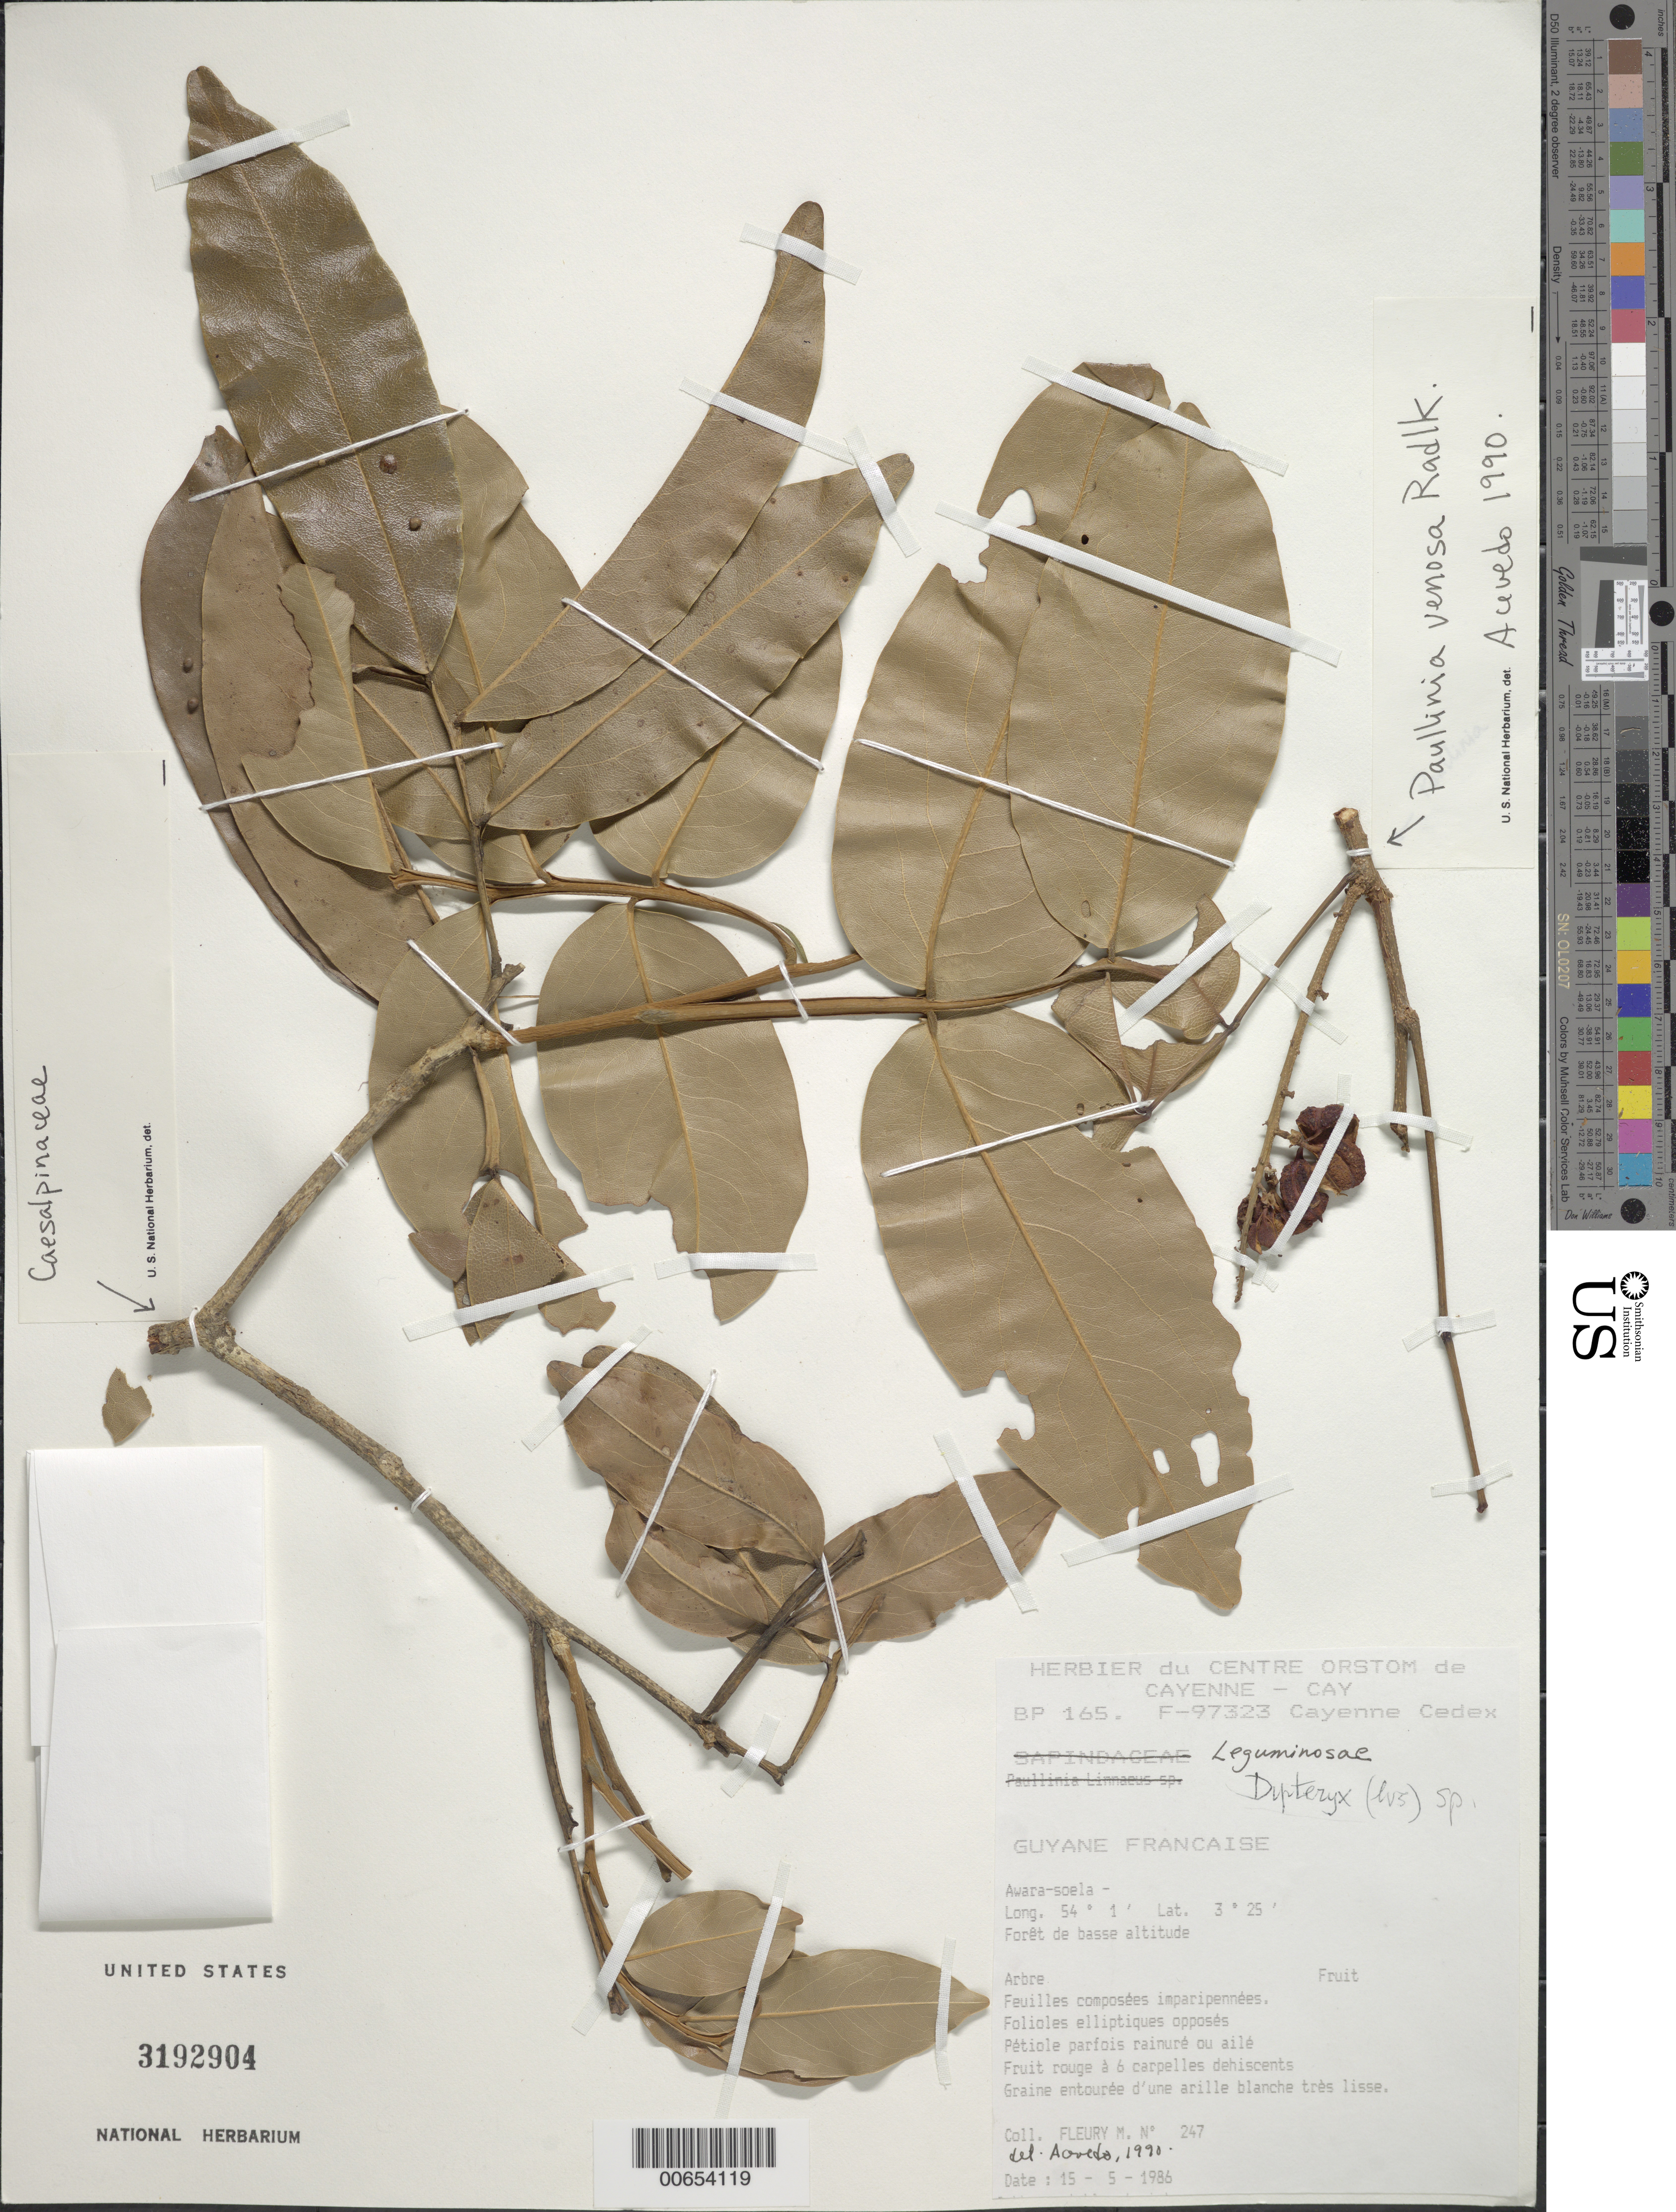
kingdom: Plantae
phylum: Tracheophyta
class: Magnoliopsida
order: Fabales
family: Fabaceae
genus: Dipteryx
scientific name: Dipteryx punctata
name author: (S.F. Blake) Amshoff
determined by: Mansano, V. F.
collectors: M. Fleury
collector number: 247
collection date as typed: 15-May-86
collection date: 1986-05-15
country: French Guiana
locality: Awara soula; Djan kiiki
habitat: Low forest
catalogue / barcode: US 3192904